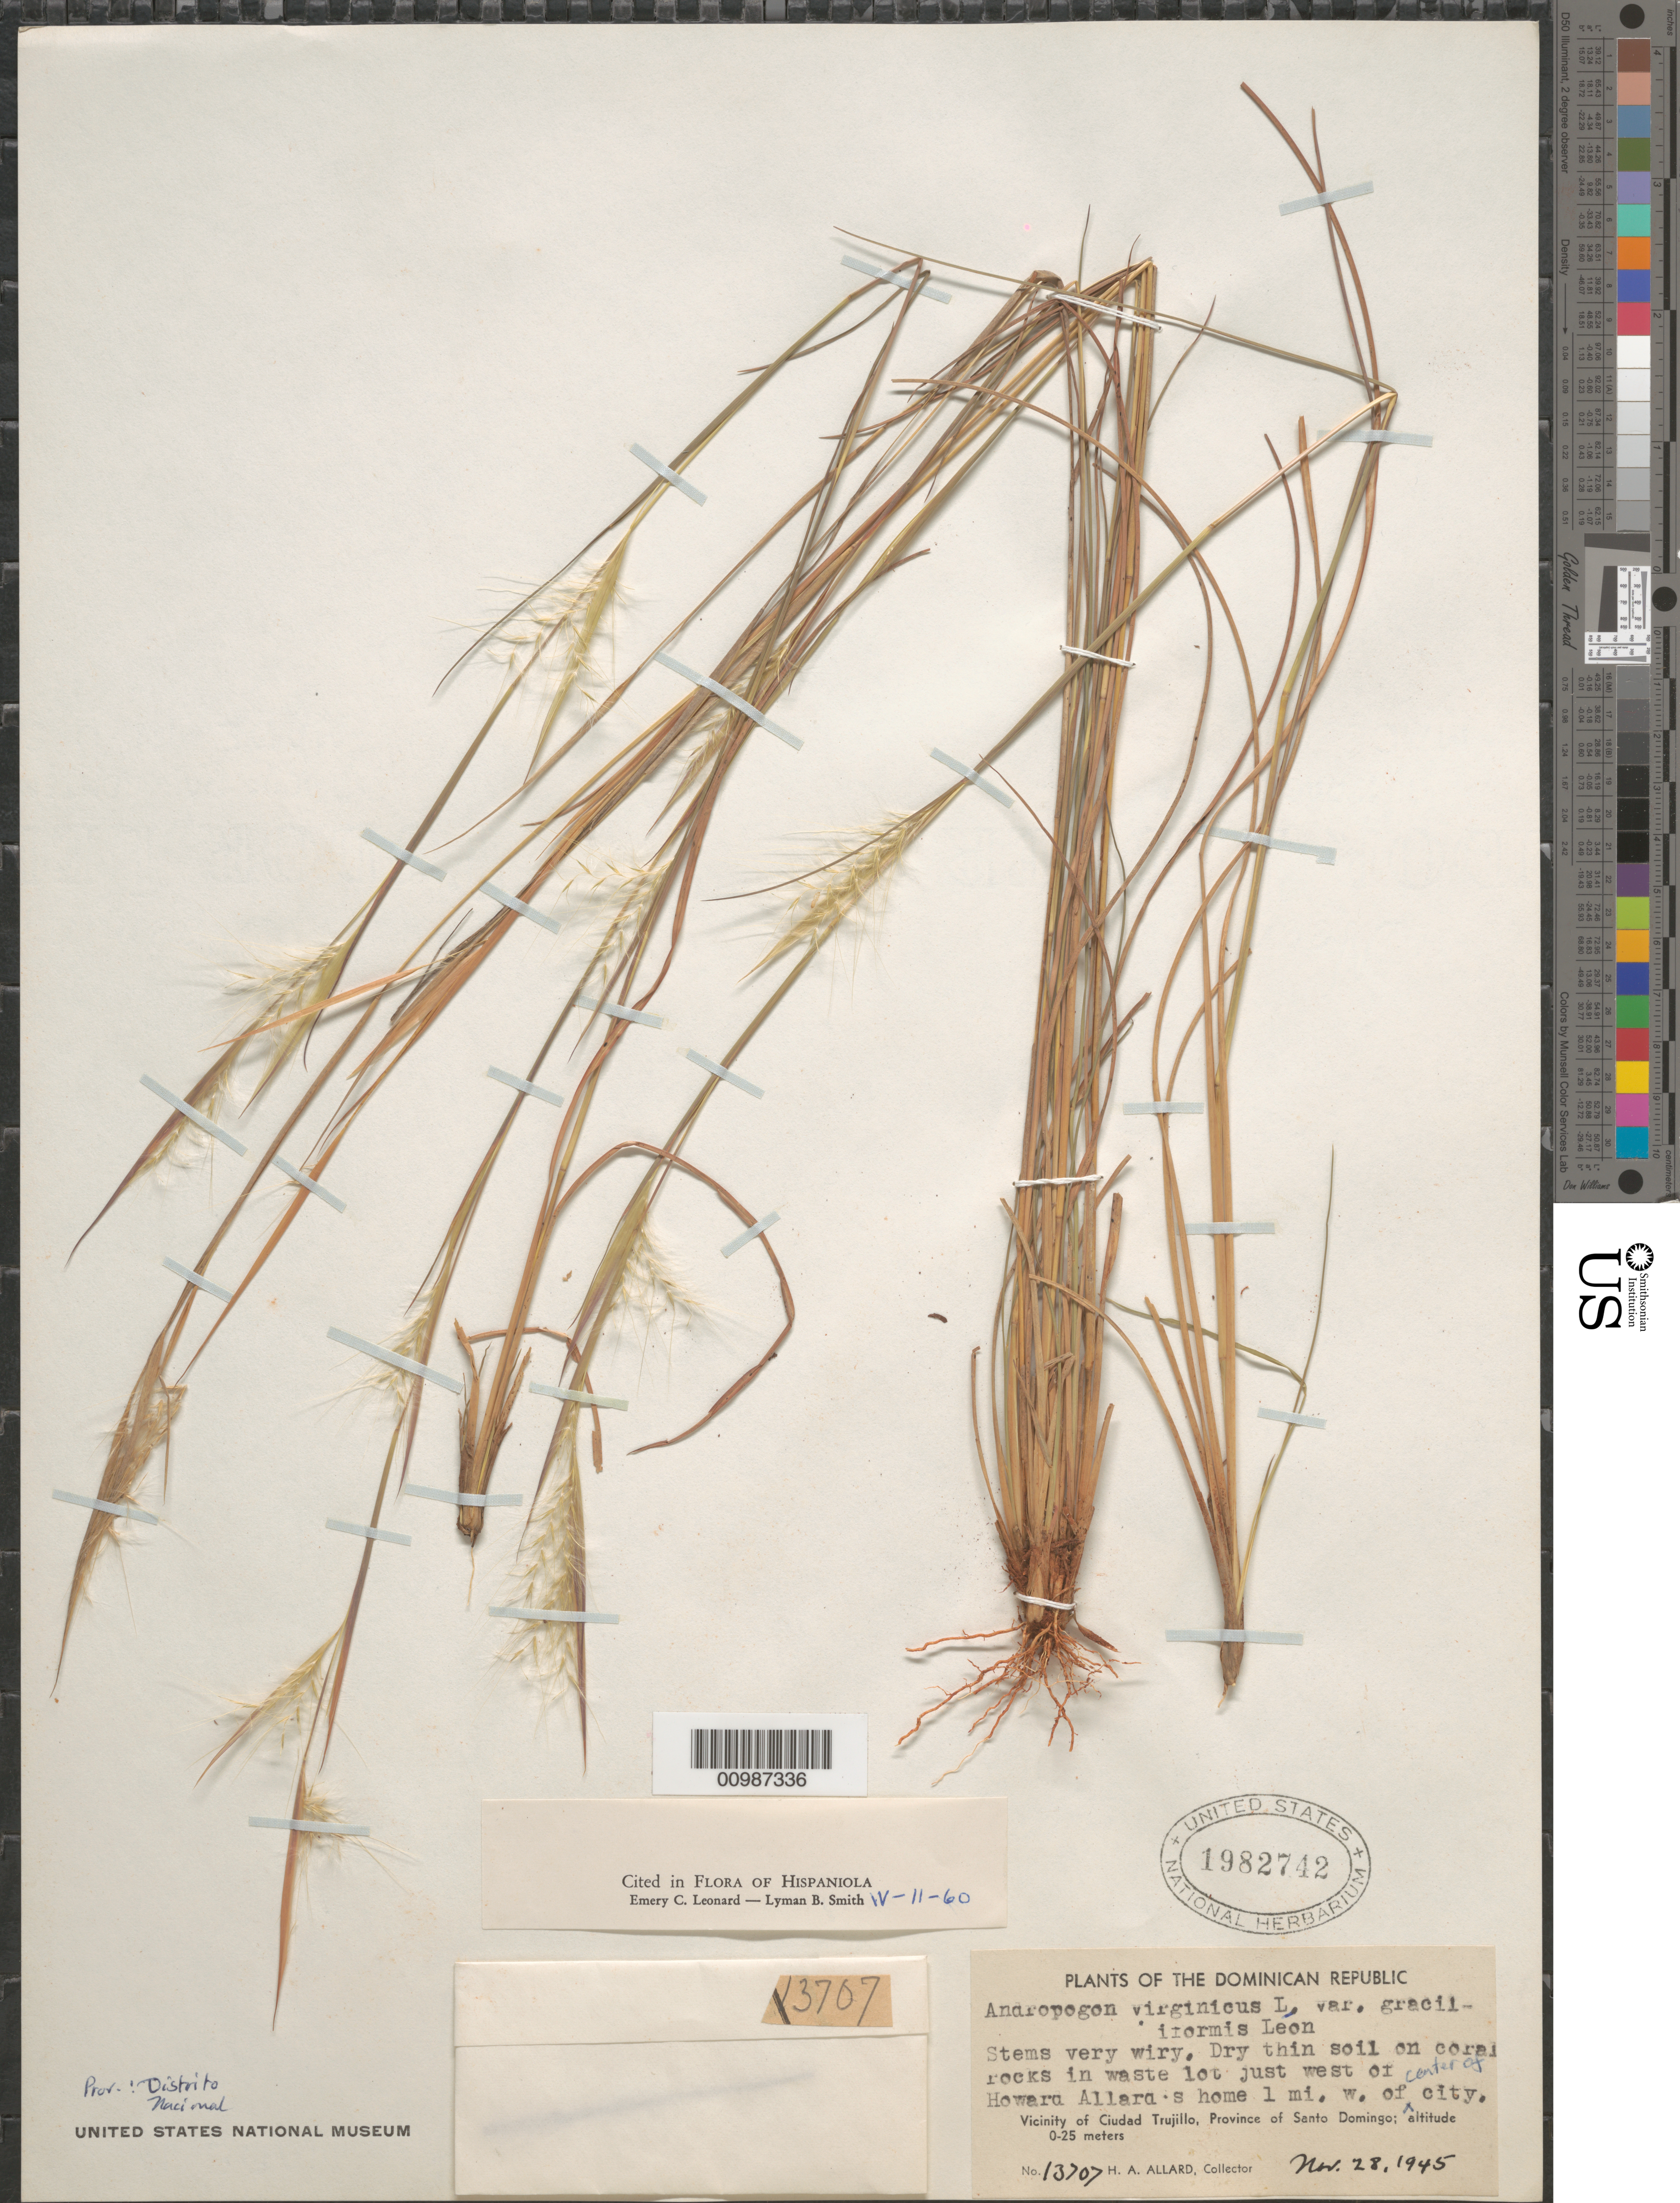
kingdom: Plantae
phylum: Tracheophyta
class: Liliopsida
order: Poales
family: Poaceae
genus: Andropogon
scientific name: Andropogon virginicus var. graciliformis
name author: León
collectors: H. A. Allard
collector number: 13707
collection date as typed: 28 Nov 1945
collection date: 1945-11-28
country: Dominican Republic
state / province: Distrito Nacional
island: Hispaniola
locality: Vicinity of Ciudad Trujillo, Howard Allard's home 1 mile west of the center of city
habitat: dry thin soil on coral rocks in waste lot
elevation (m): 0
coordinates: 0 N, 0 E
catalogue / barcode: US 1982742